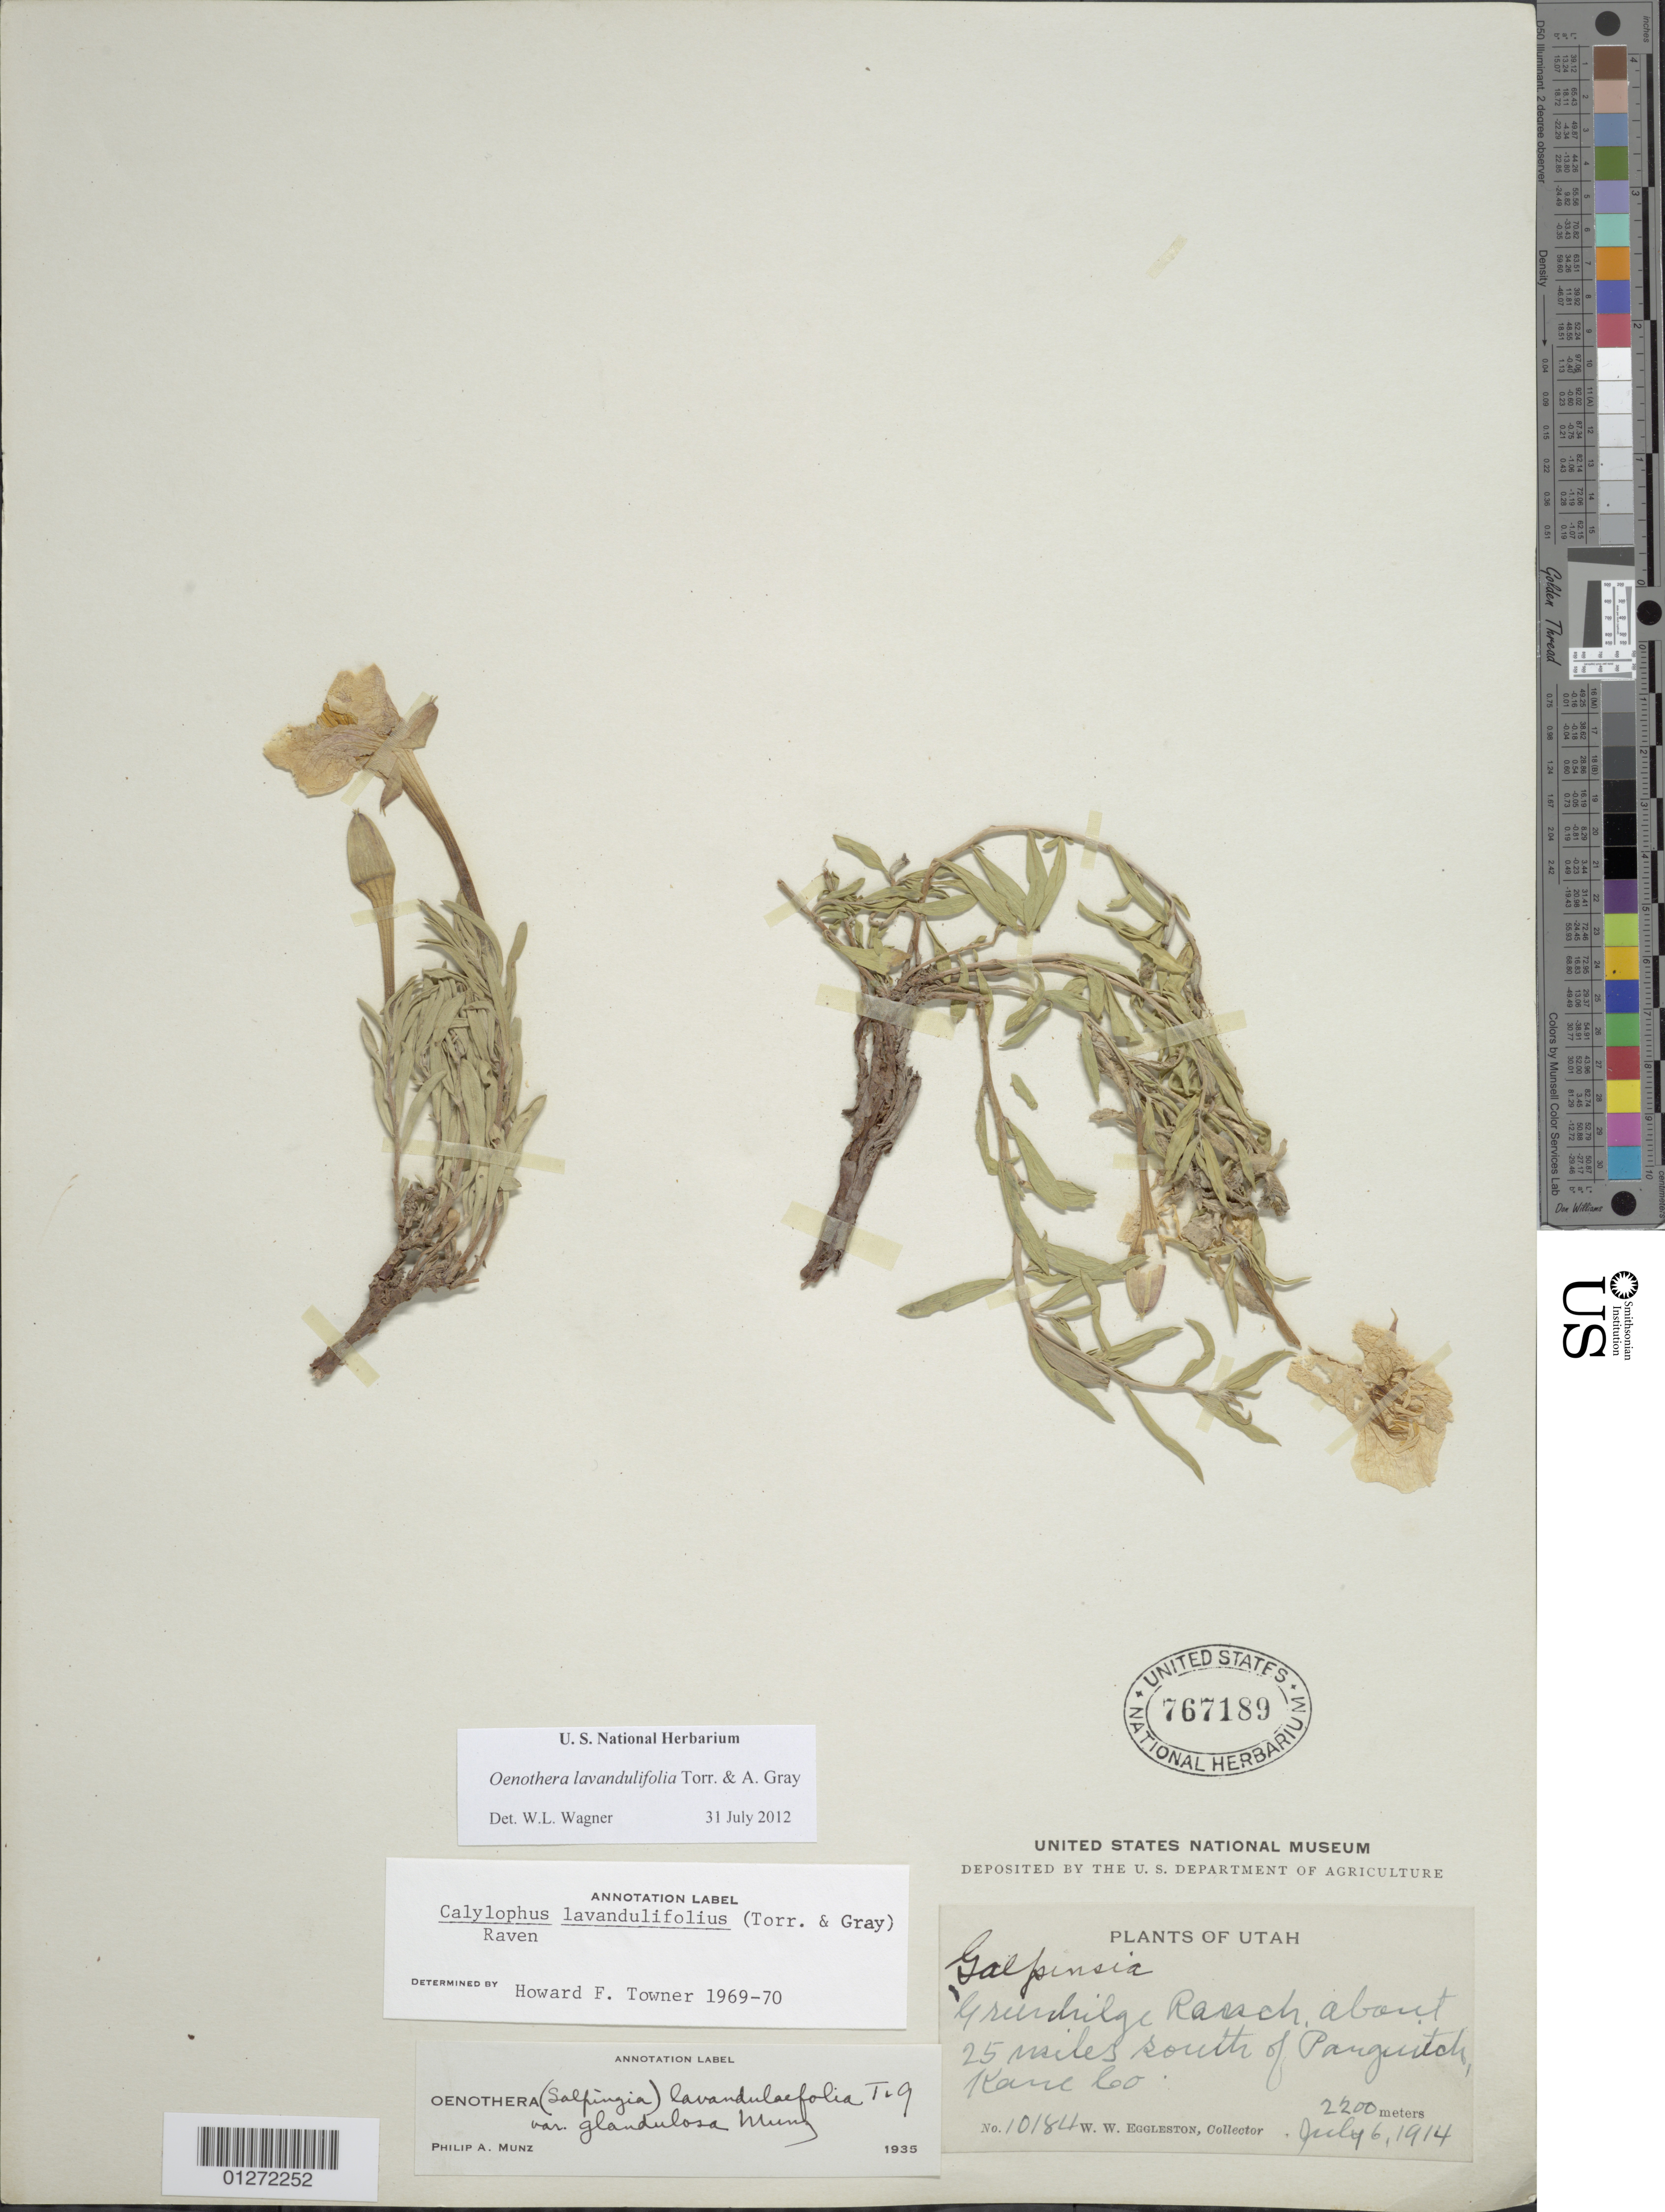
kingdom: Plantae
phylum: Tracheophyta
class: Magnoliopsida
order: Myrtales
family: Onagraceae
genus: Oenothera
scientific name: Oenothera lavandulifolia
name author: Torr. & A. Gray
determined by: Wagner, W. L., (BOT), Smithsonian Institution - National Museum of Natural History (UNITED STATES)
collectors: W. W. Eggleston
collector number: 10184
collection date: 1914-07-06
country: United States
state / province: Utah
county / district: Kane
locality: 25 mi S of Panguitch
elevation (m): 671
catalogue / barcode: US 767189